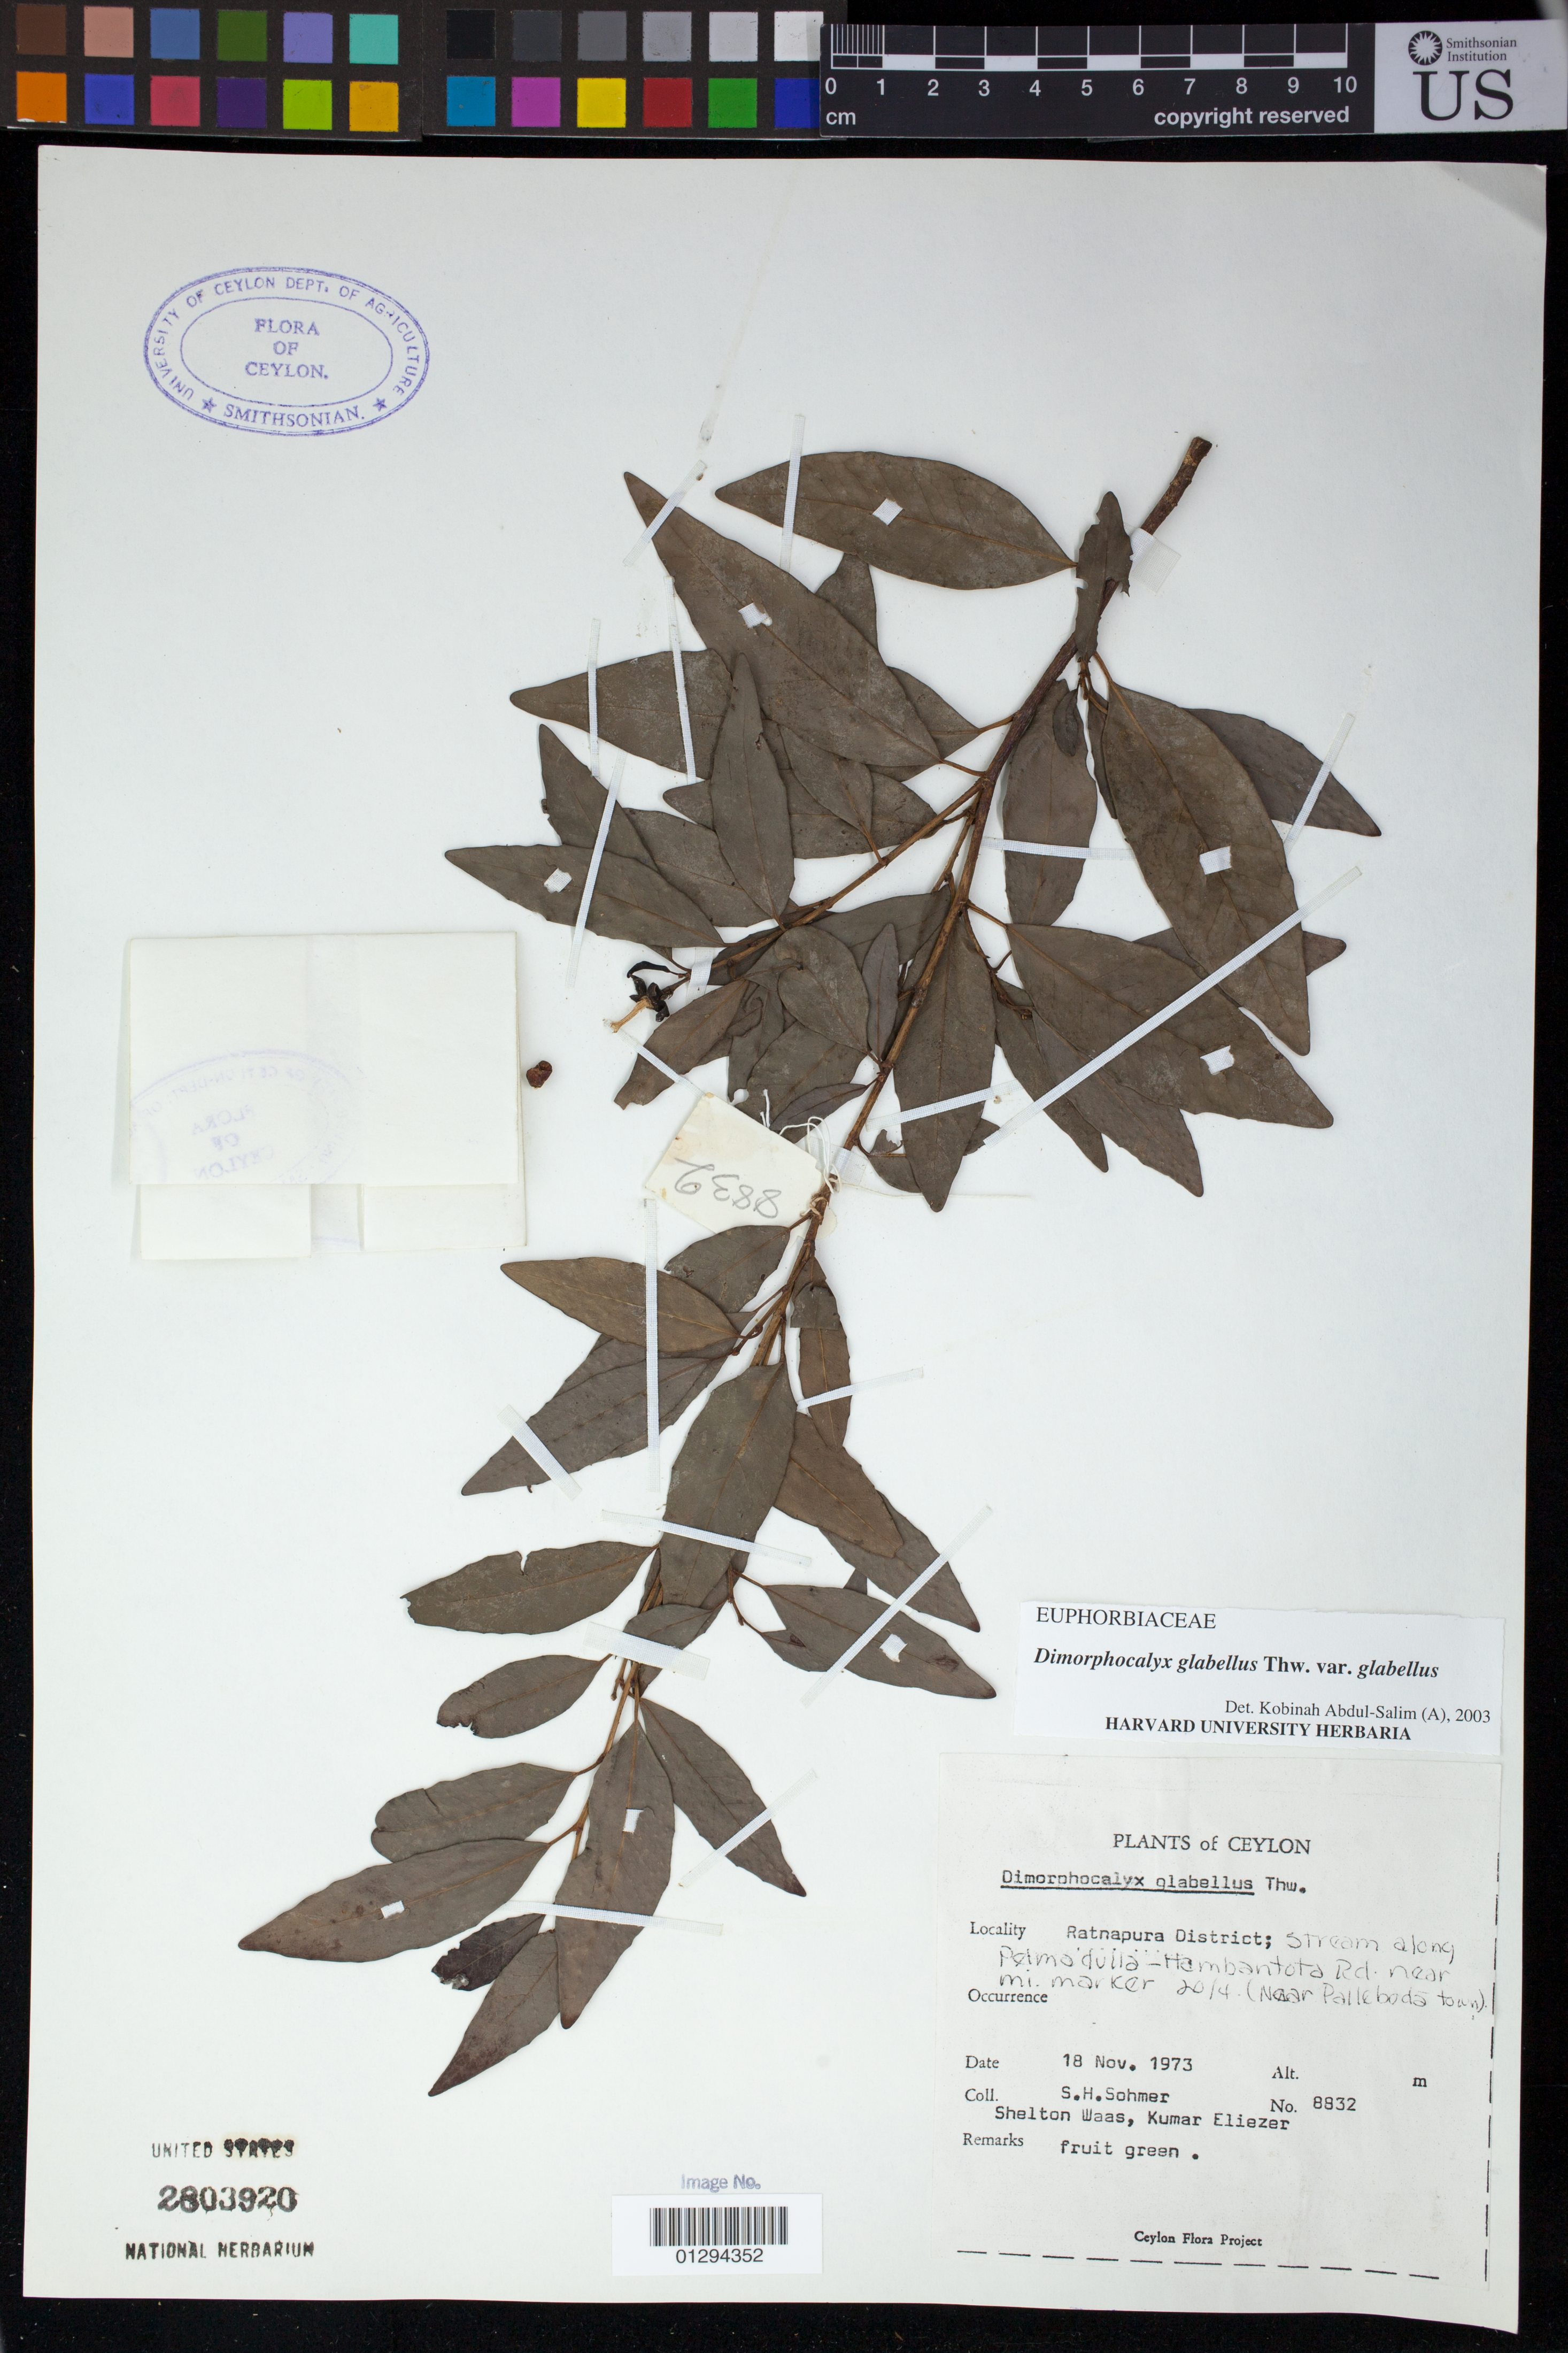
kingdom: Plantae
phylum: Tracheophyta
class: Magnoliopsida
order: Malpighiales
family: Euphorbiaceae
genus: Dimorphocalyx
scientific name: Dimorphocalyx glabellus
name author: Thwaites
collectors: S. H. Sohmer, K. Eliezer & S. Waas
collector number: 8832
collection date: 1973-11-18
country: Sri Lanka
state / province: Sabaragamuwa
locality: Ratnapura District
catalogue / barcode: US 2803920